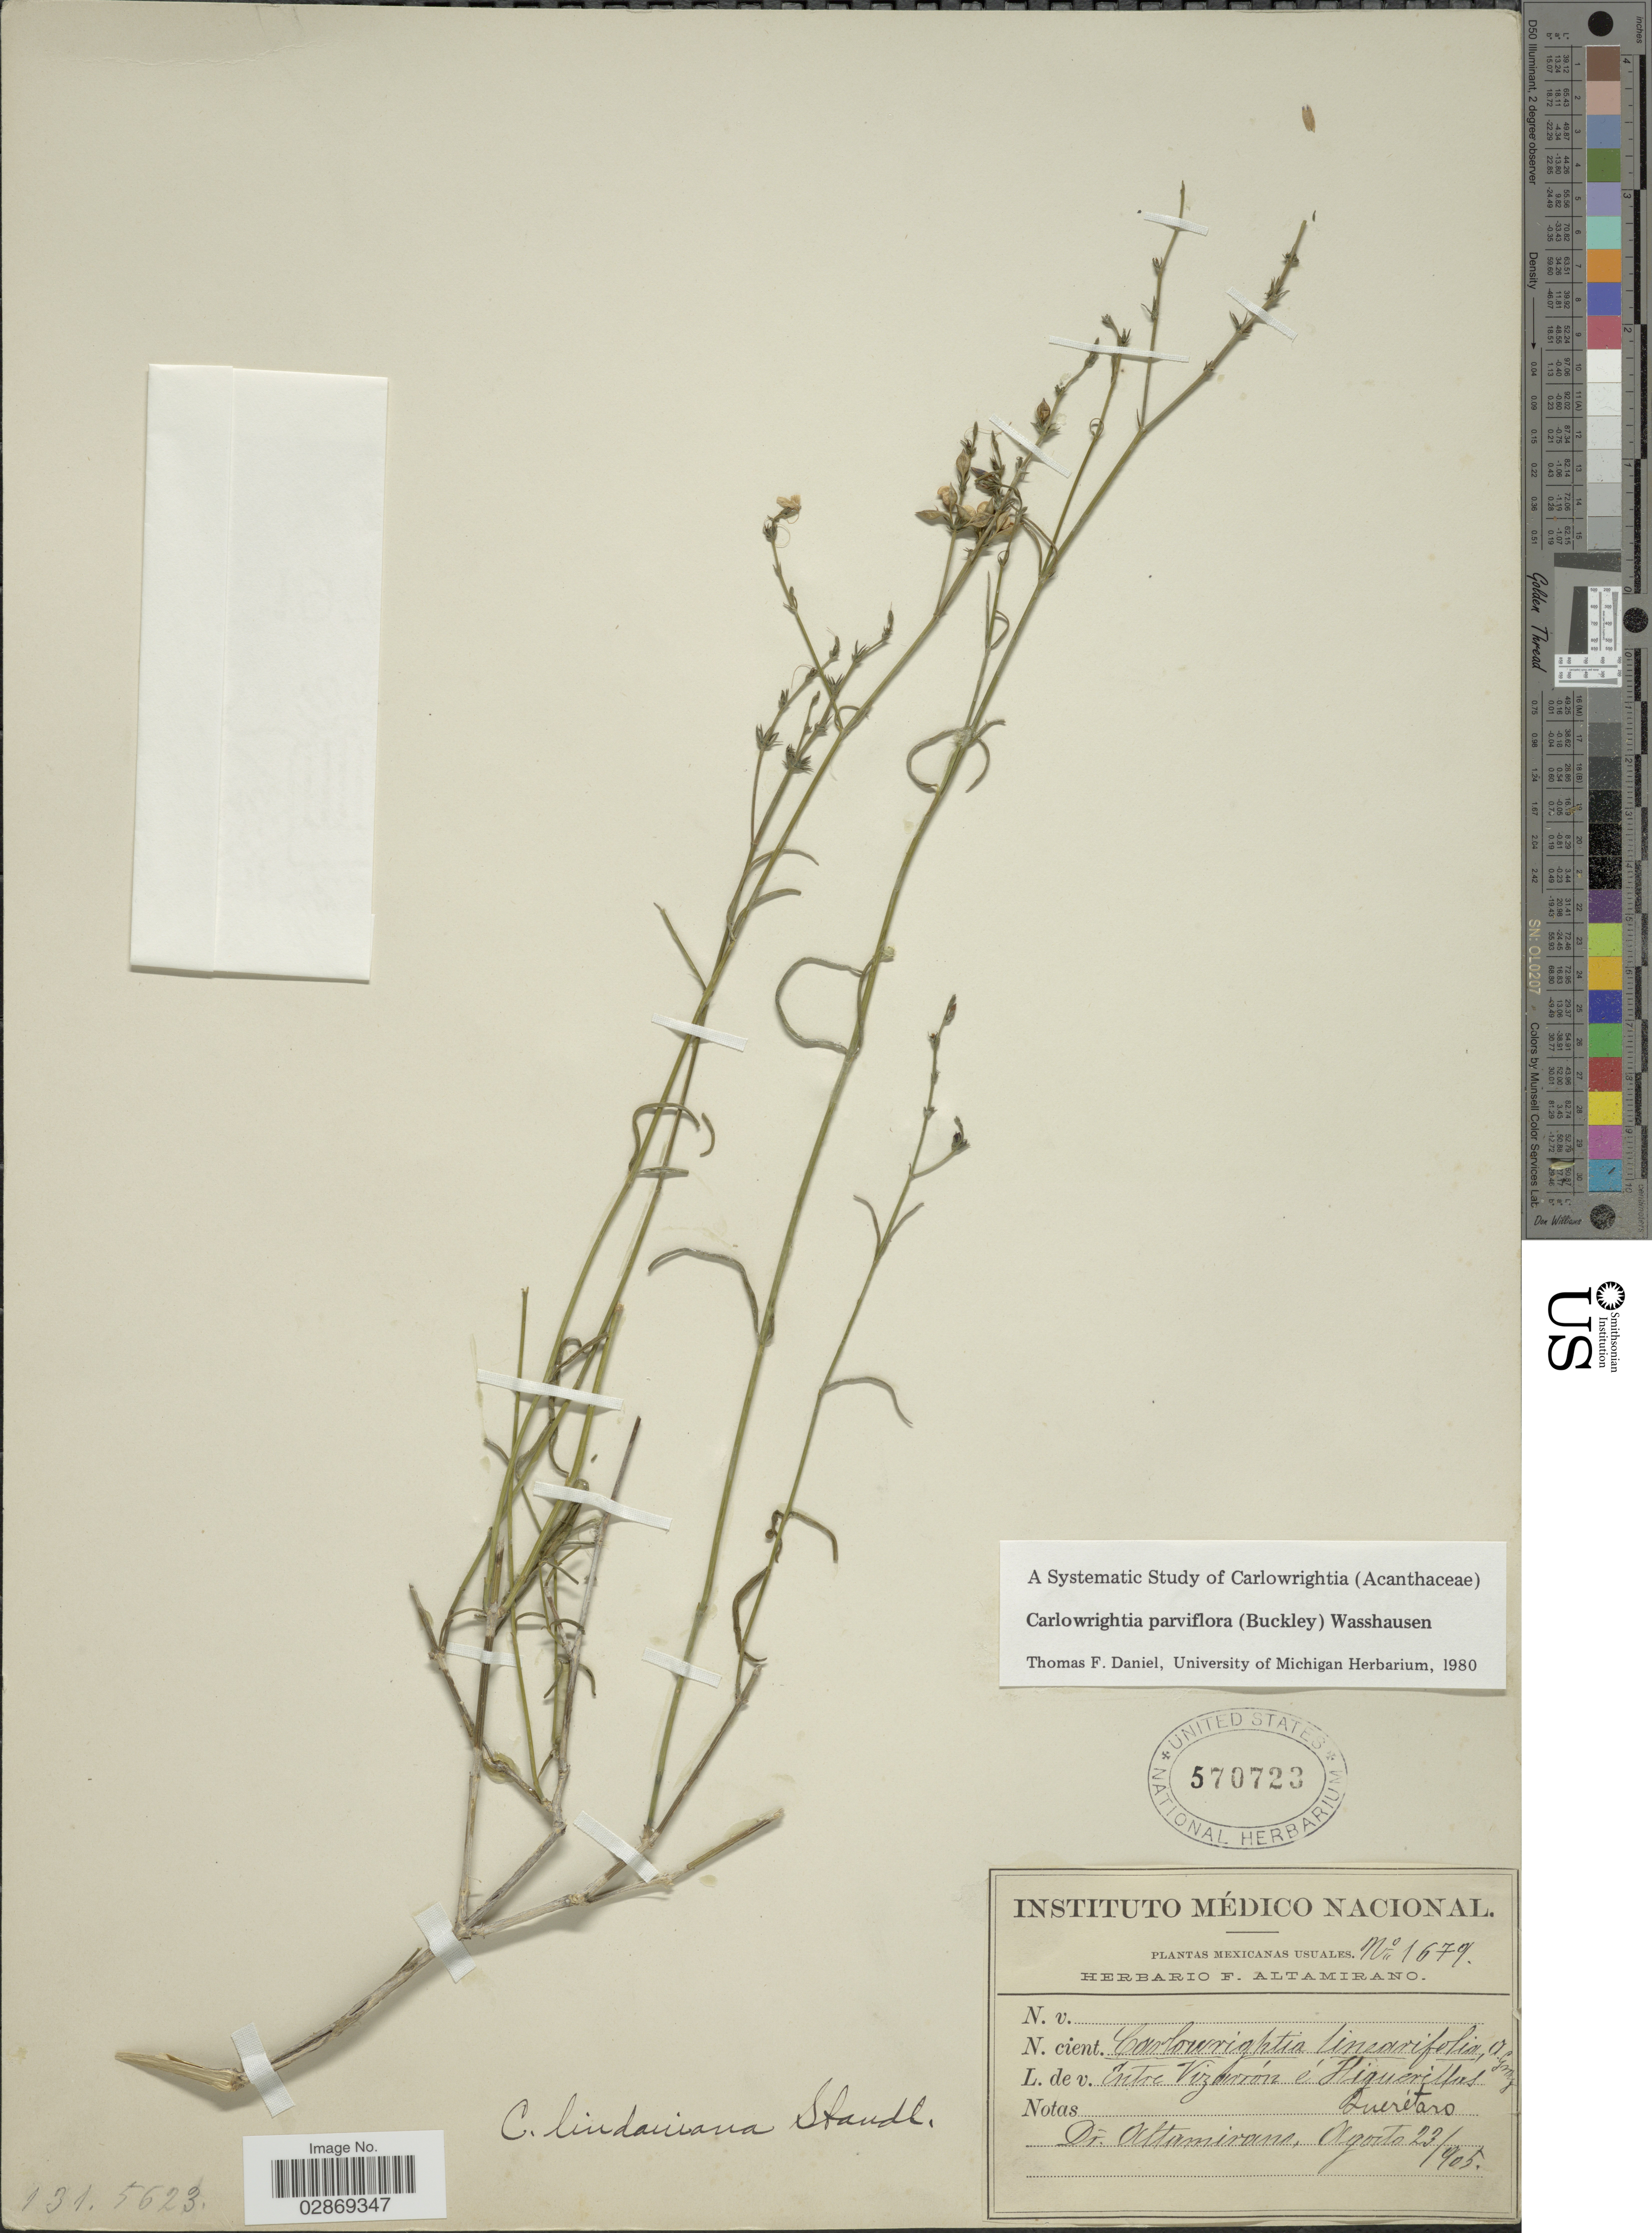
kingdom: Plantae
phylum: Tracheophyta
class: Magnoliopsida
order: Lamiales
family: Acanthaceae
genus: Carlowrightia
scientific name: Carlowrightia parviflora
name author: (Buckley) Wassh.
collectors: F. Altamirano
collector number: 1679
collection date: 1905-08-23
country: Mexico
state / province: Querétaro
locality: Entre Vizarron é Higuerillas.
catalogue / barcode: US 570723